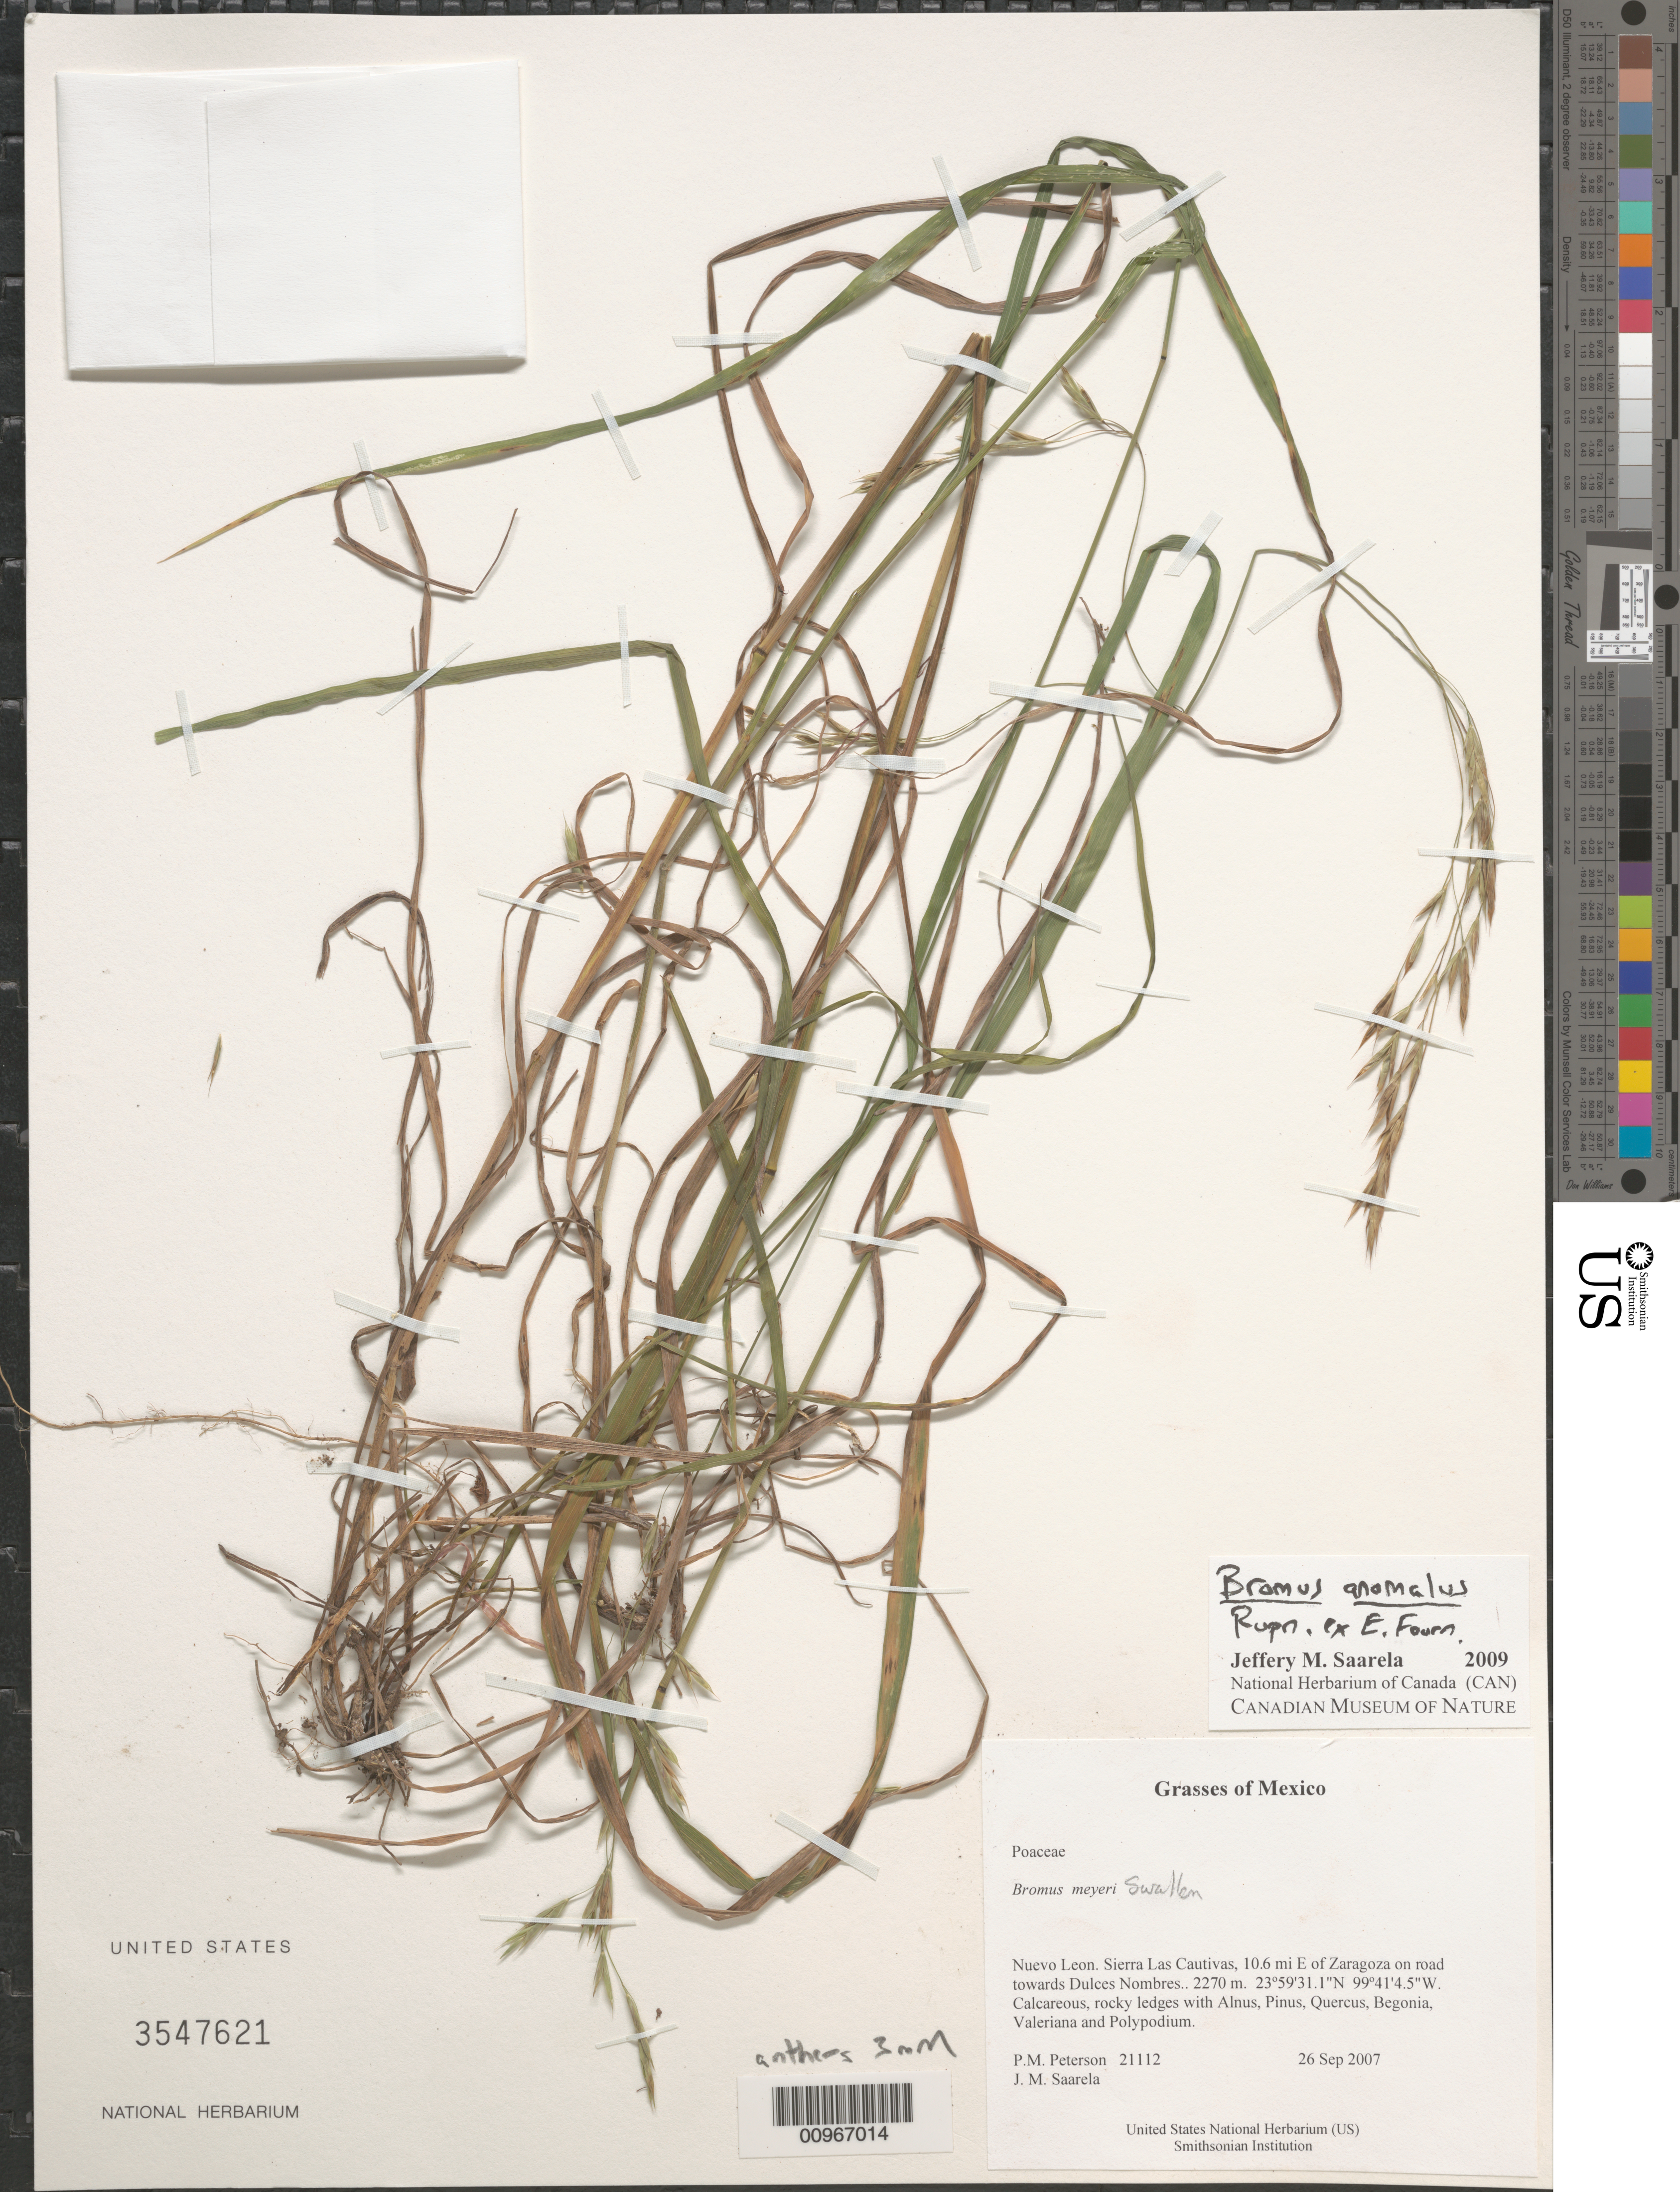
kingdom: Plantae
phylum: Tracheophyta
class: Liliopsida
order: Poales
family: Poaceae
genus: Bromus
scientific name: Bromus anomalus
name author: Rupr. ex E. Fourn.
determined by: Saarela, J. M., (CAN), Canadian Museum of Nature (CANADA)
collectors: P. M. Peterson & J. Saarela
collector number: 21112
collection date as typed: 26 Sep 2007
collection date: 2007-09-26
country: Mexico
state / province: Nuevo León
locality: Sierra Las Cautivas, 10.6 mi E of Zaragoza on road towards Dulces Nombres..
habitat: Calcareous, rocky ledges with Alnus, Pinus, Quercus, Begonia, Valeriana and Polypodium.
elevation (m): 2270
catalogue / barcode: US 3547621